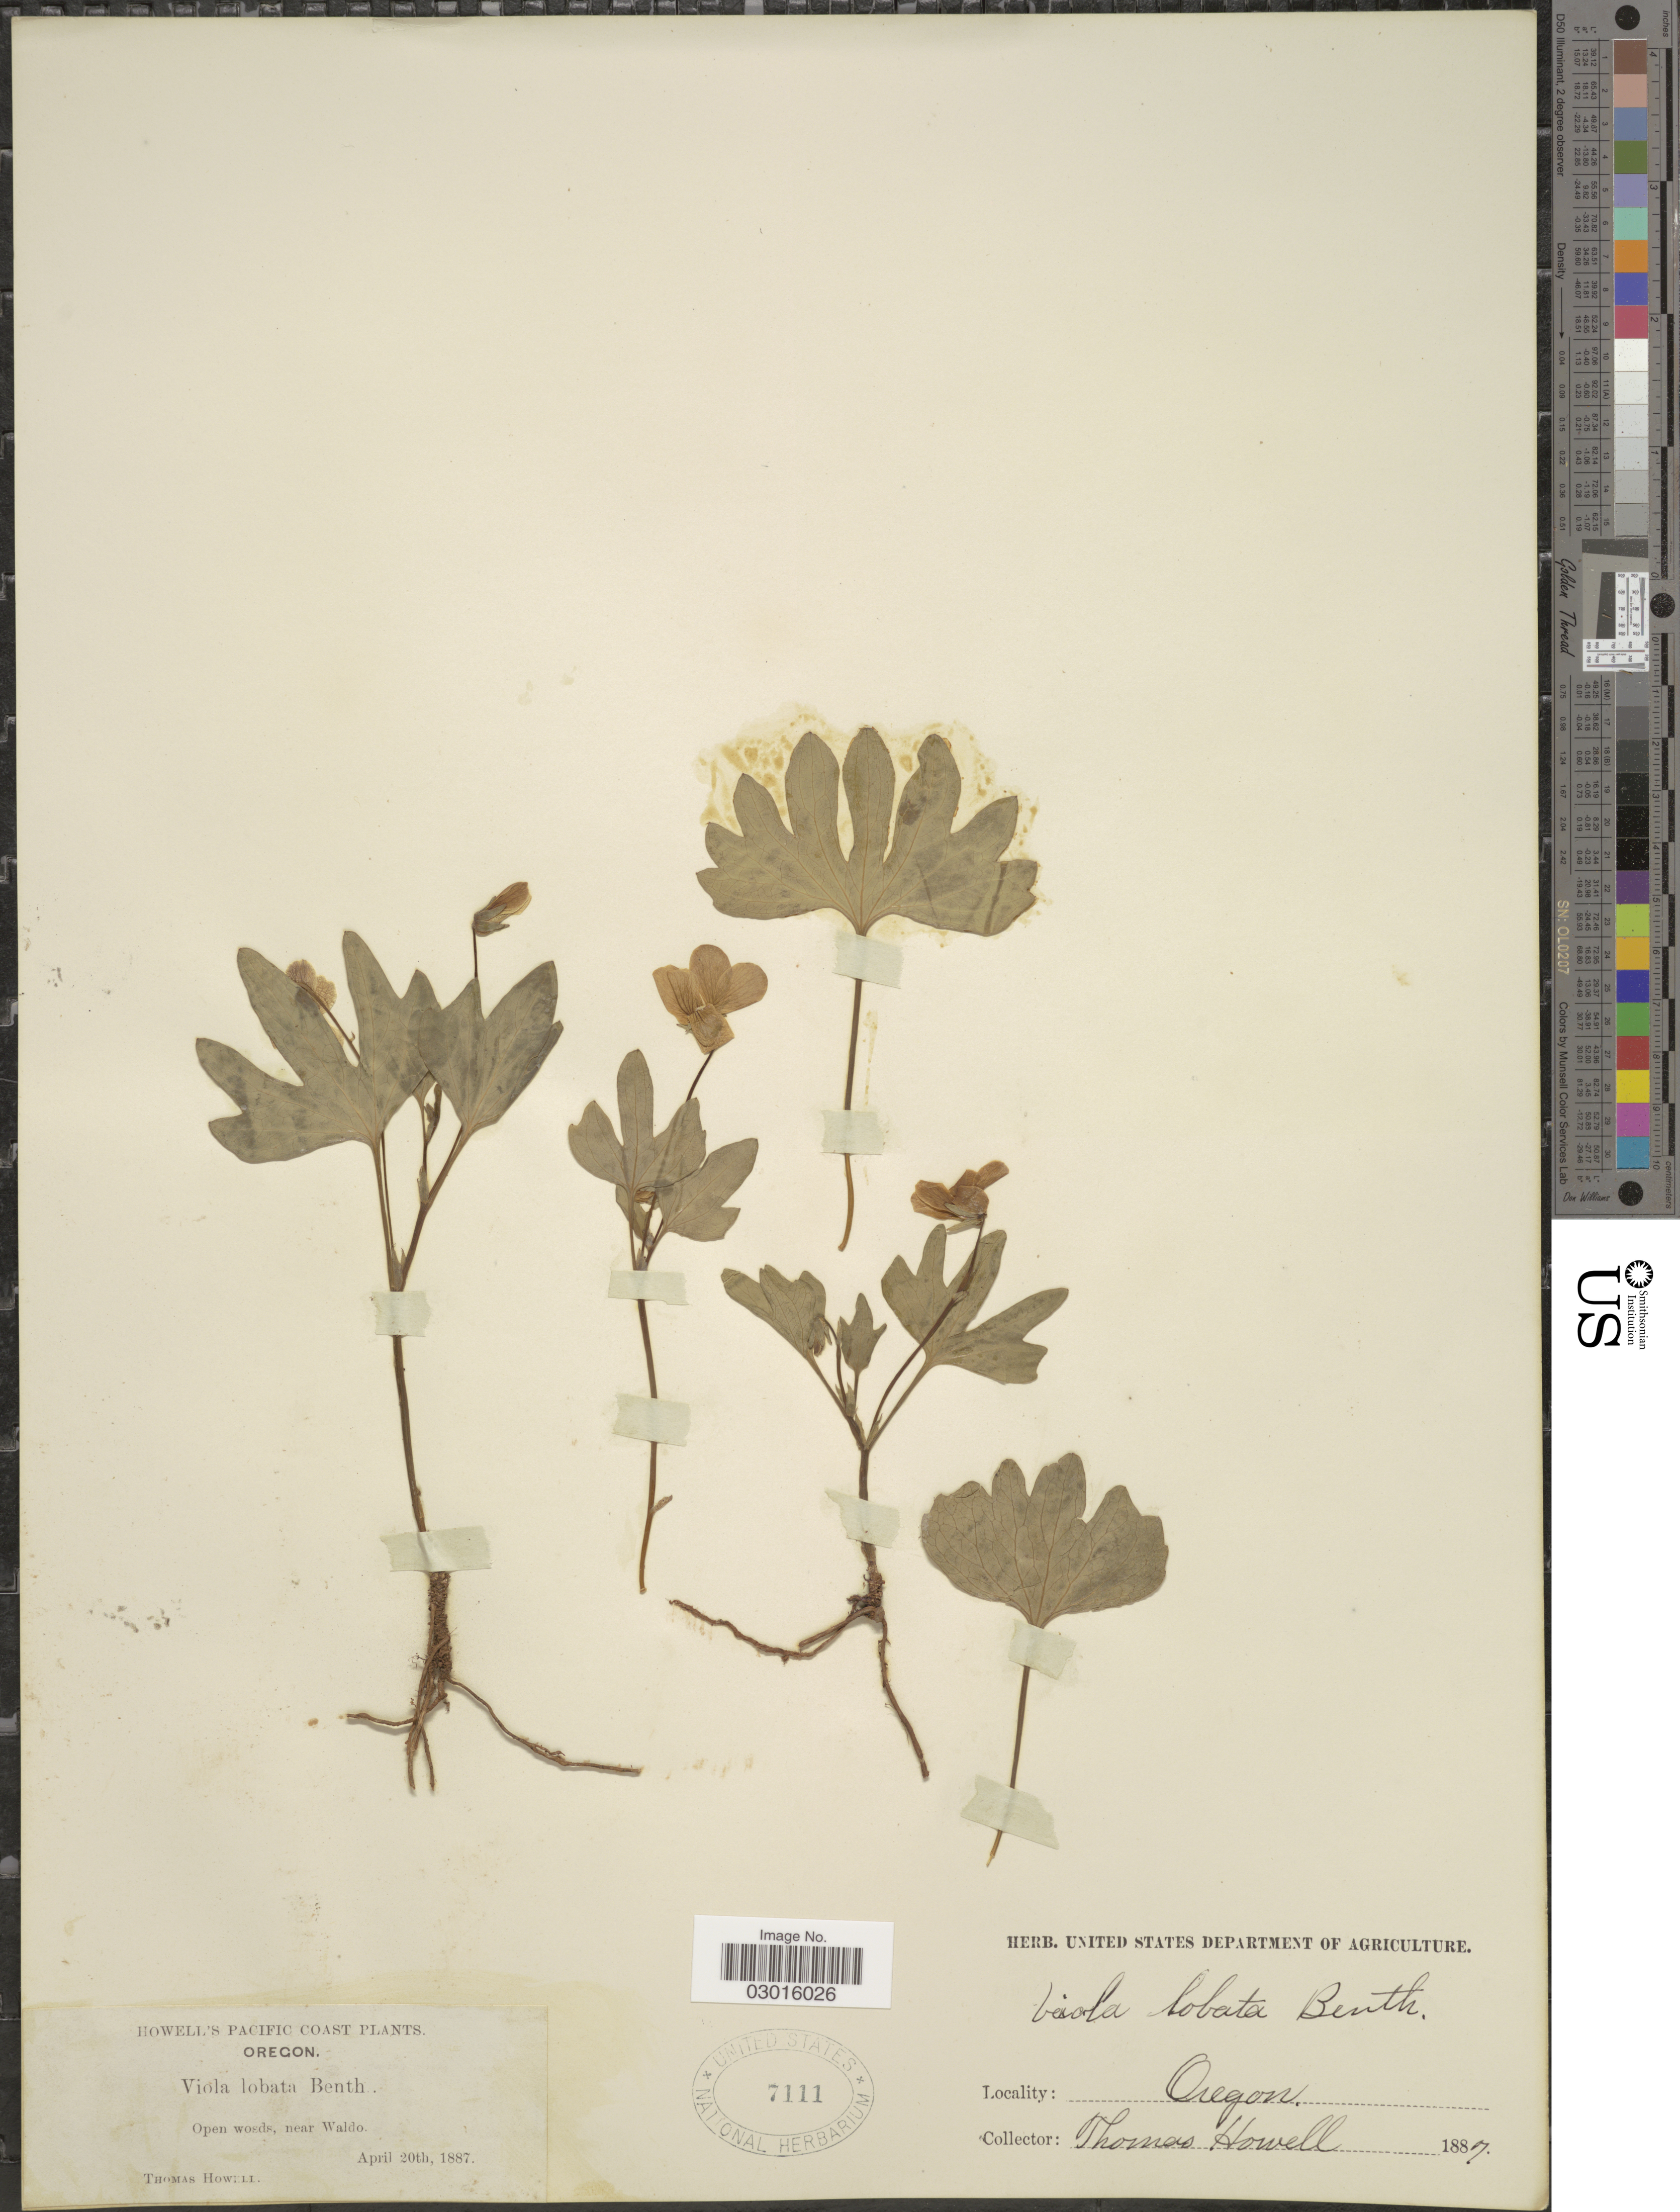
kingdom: Plantae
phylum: Tracheophyta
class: Magnoliopsida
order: Malpighiales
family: Violaceae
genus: Viola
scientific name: Viola lobata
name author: Benth.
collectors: T. Howell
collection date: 1887-04-20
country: United States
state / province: Oregon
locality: Pacific Coast, Open woods, near Waldo.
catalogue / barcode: US 7111